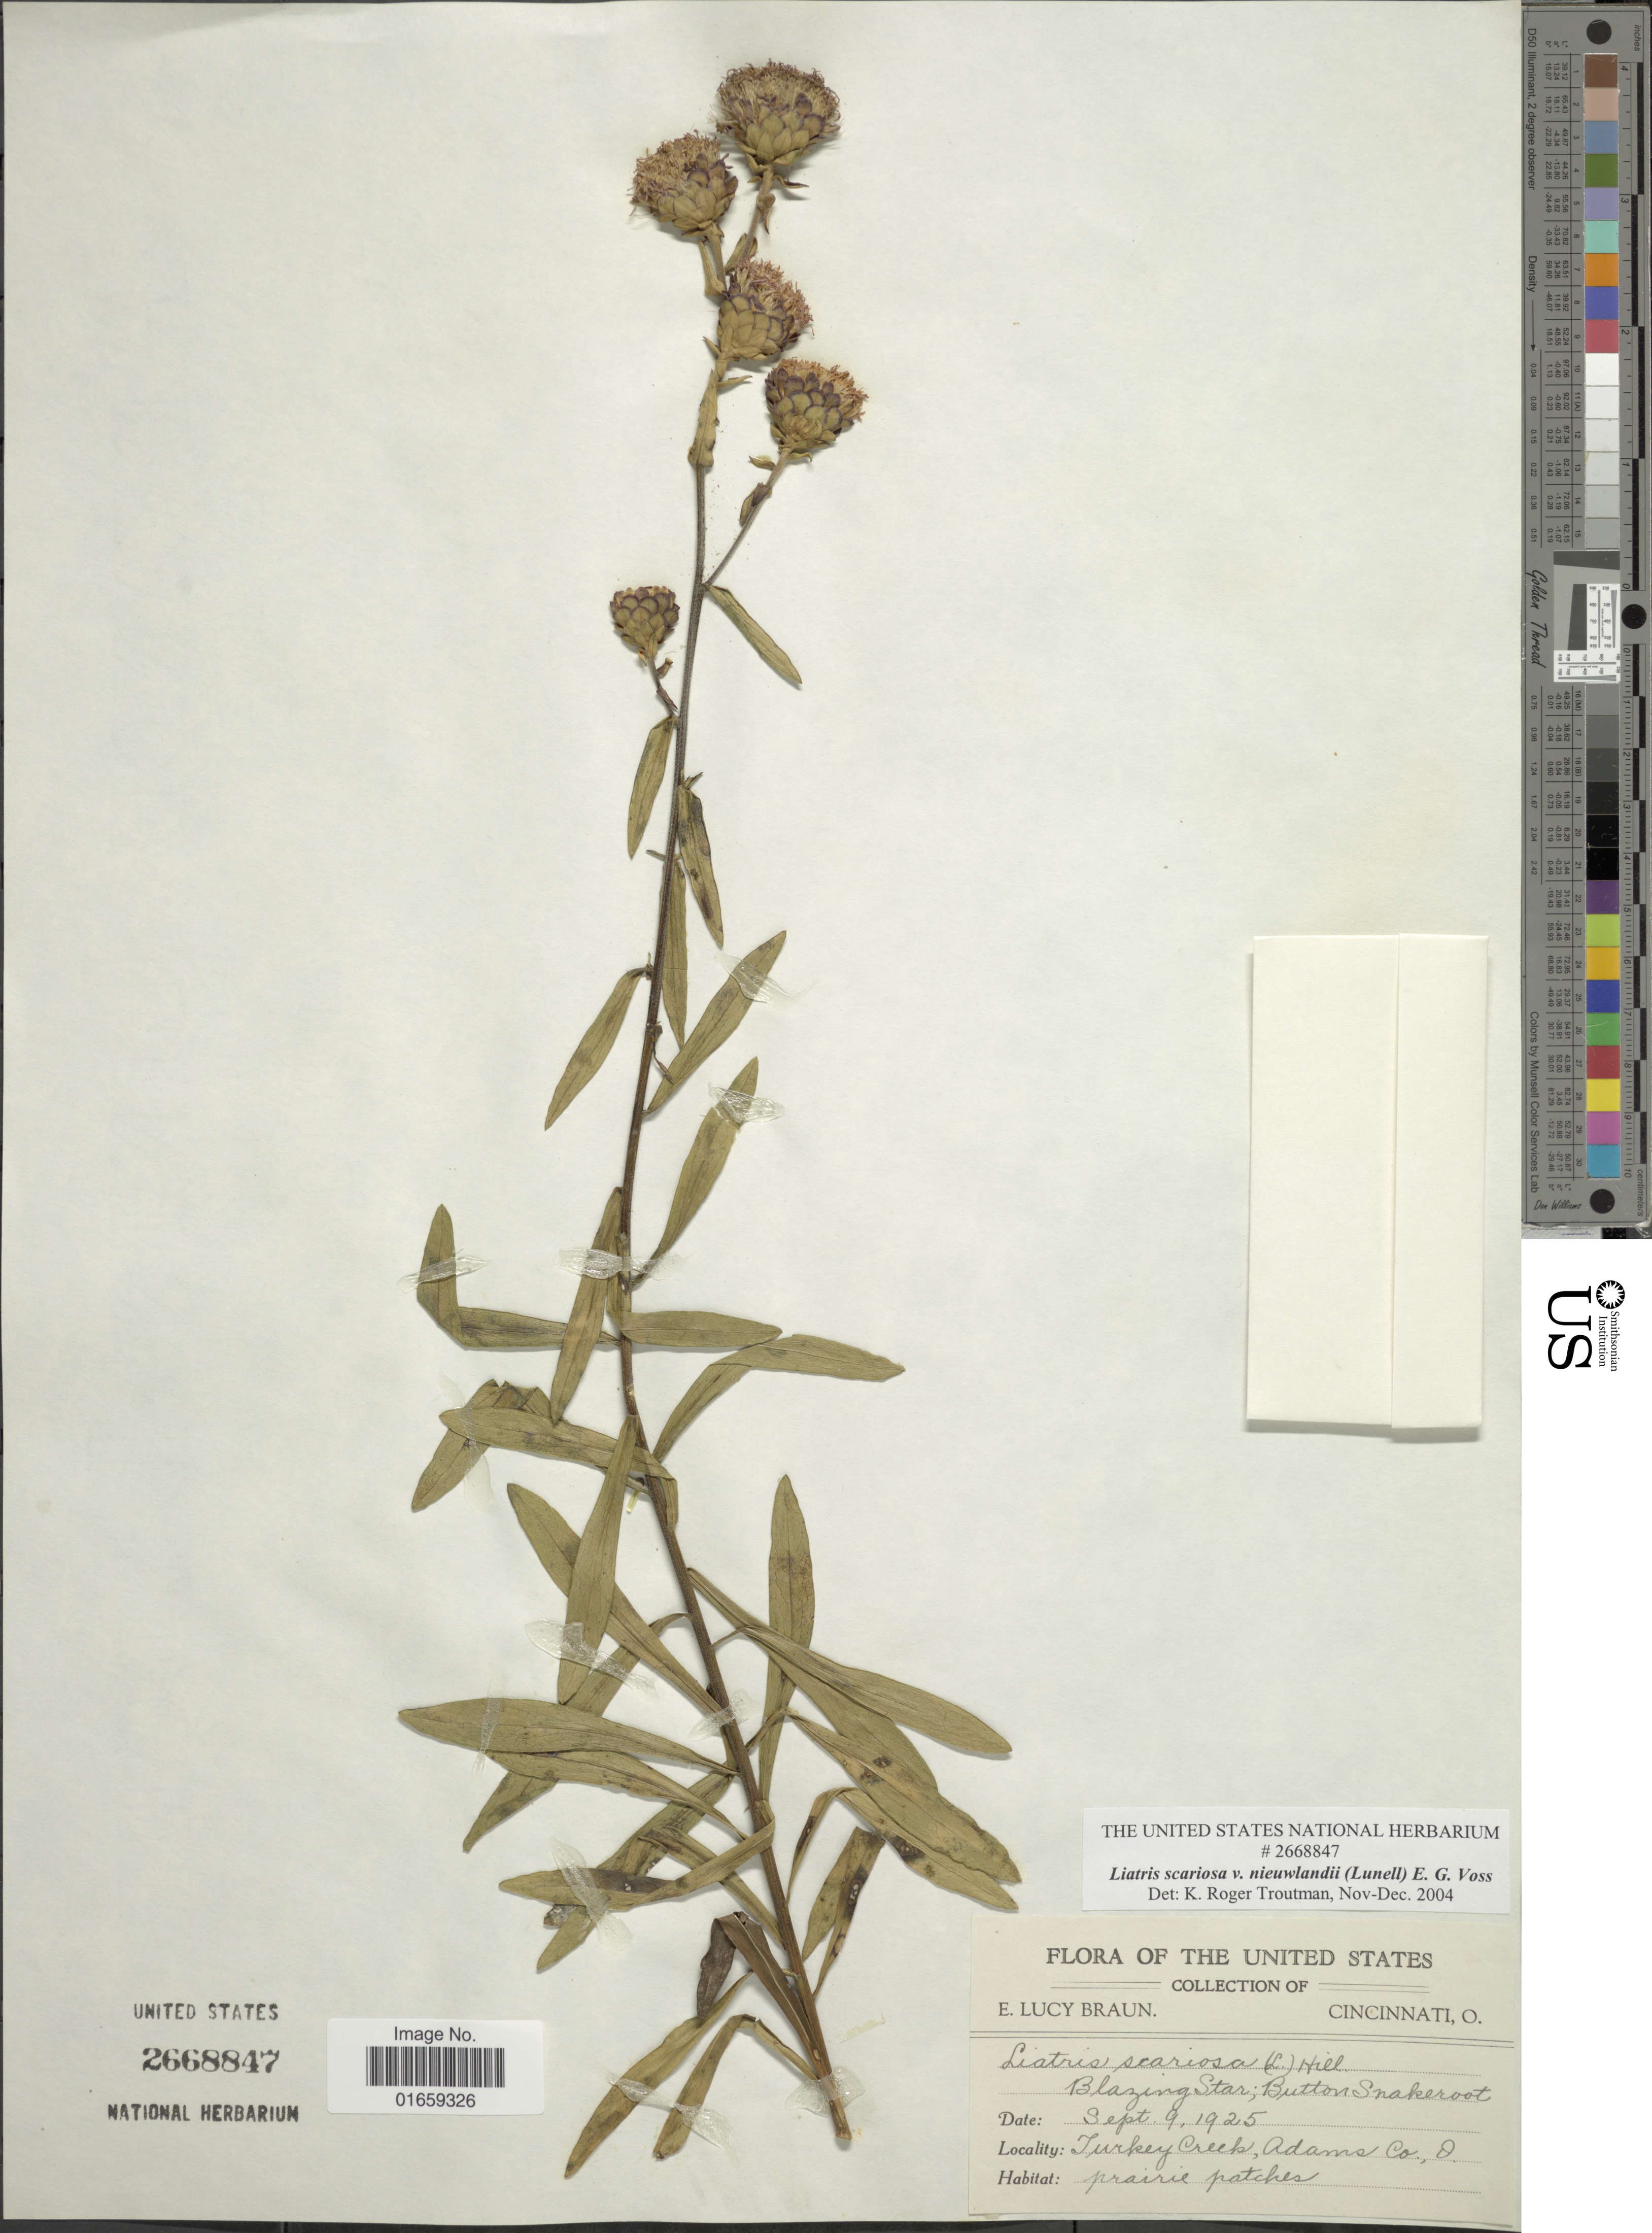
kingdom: Plantae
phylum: Tracheophyta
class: Magnoliopsida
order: Asterales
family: Asteraceae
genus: Liatris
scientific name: Liatris scariosa var. nieuwlandii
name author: (Lunell) E.G. Voss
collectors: E. L. Braun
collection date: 1925-09-09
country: United States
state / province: Ohio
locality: Turkey Creek, Adams Co.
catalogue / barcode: US 2668847